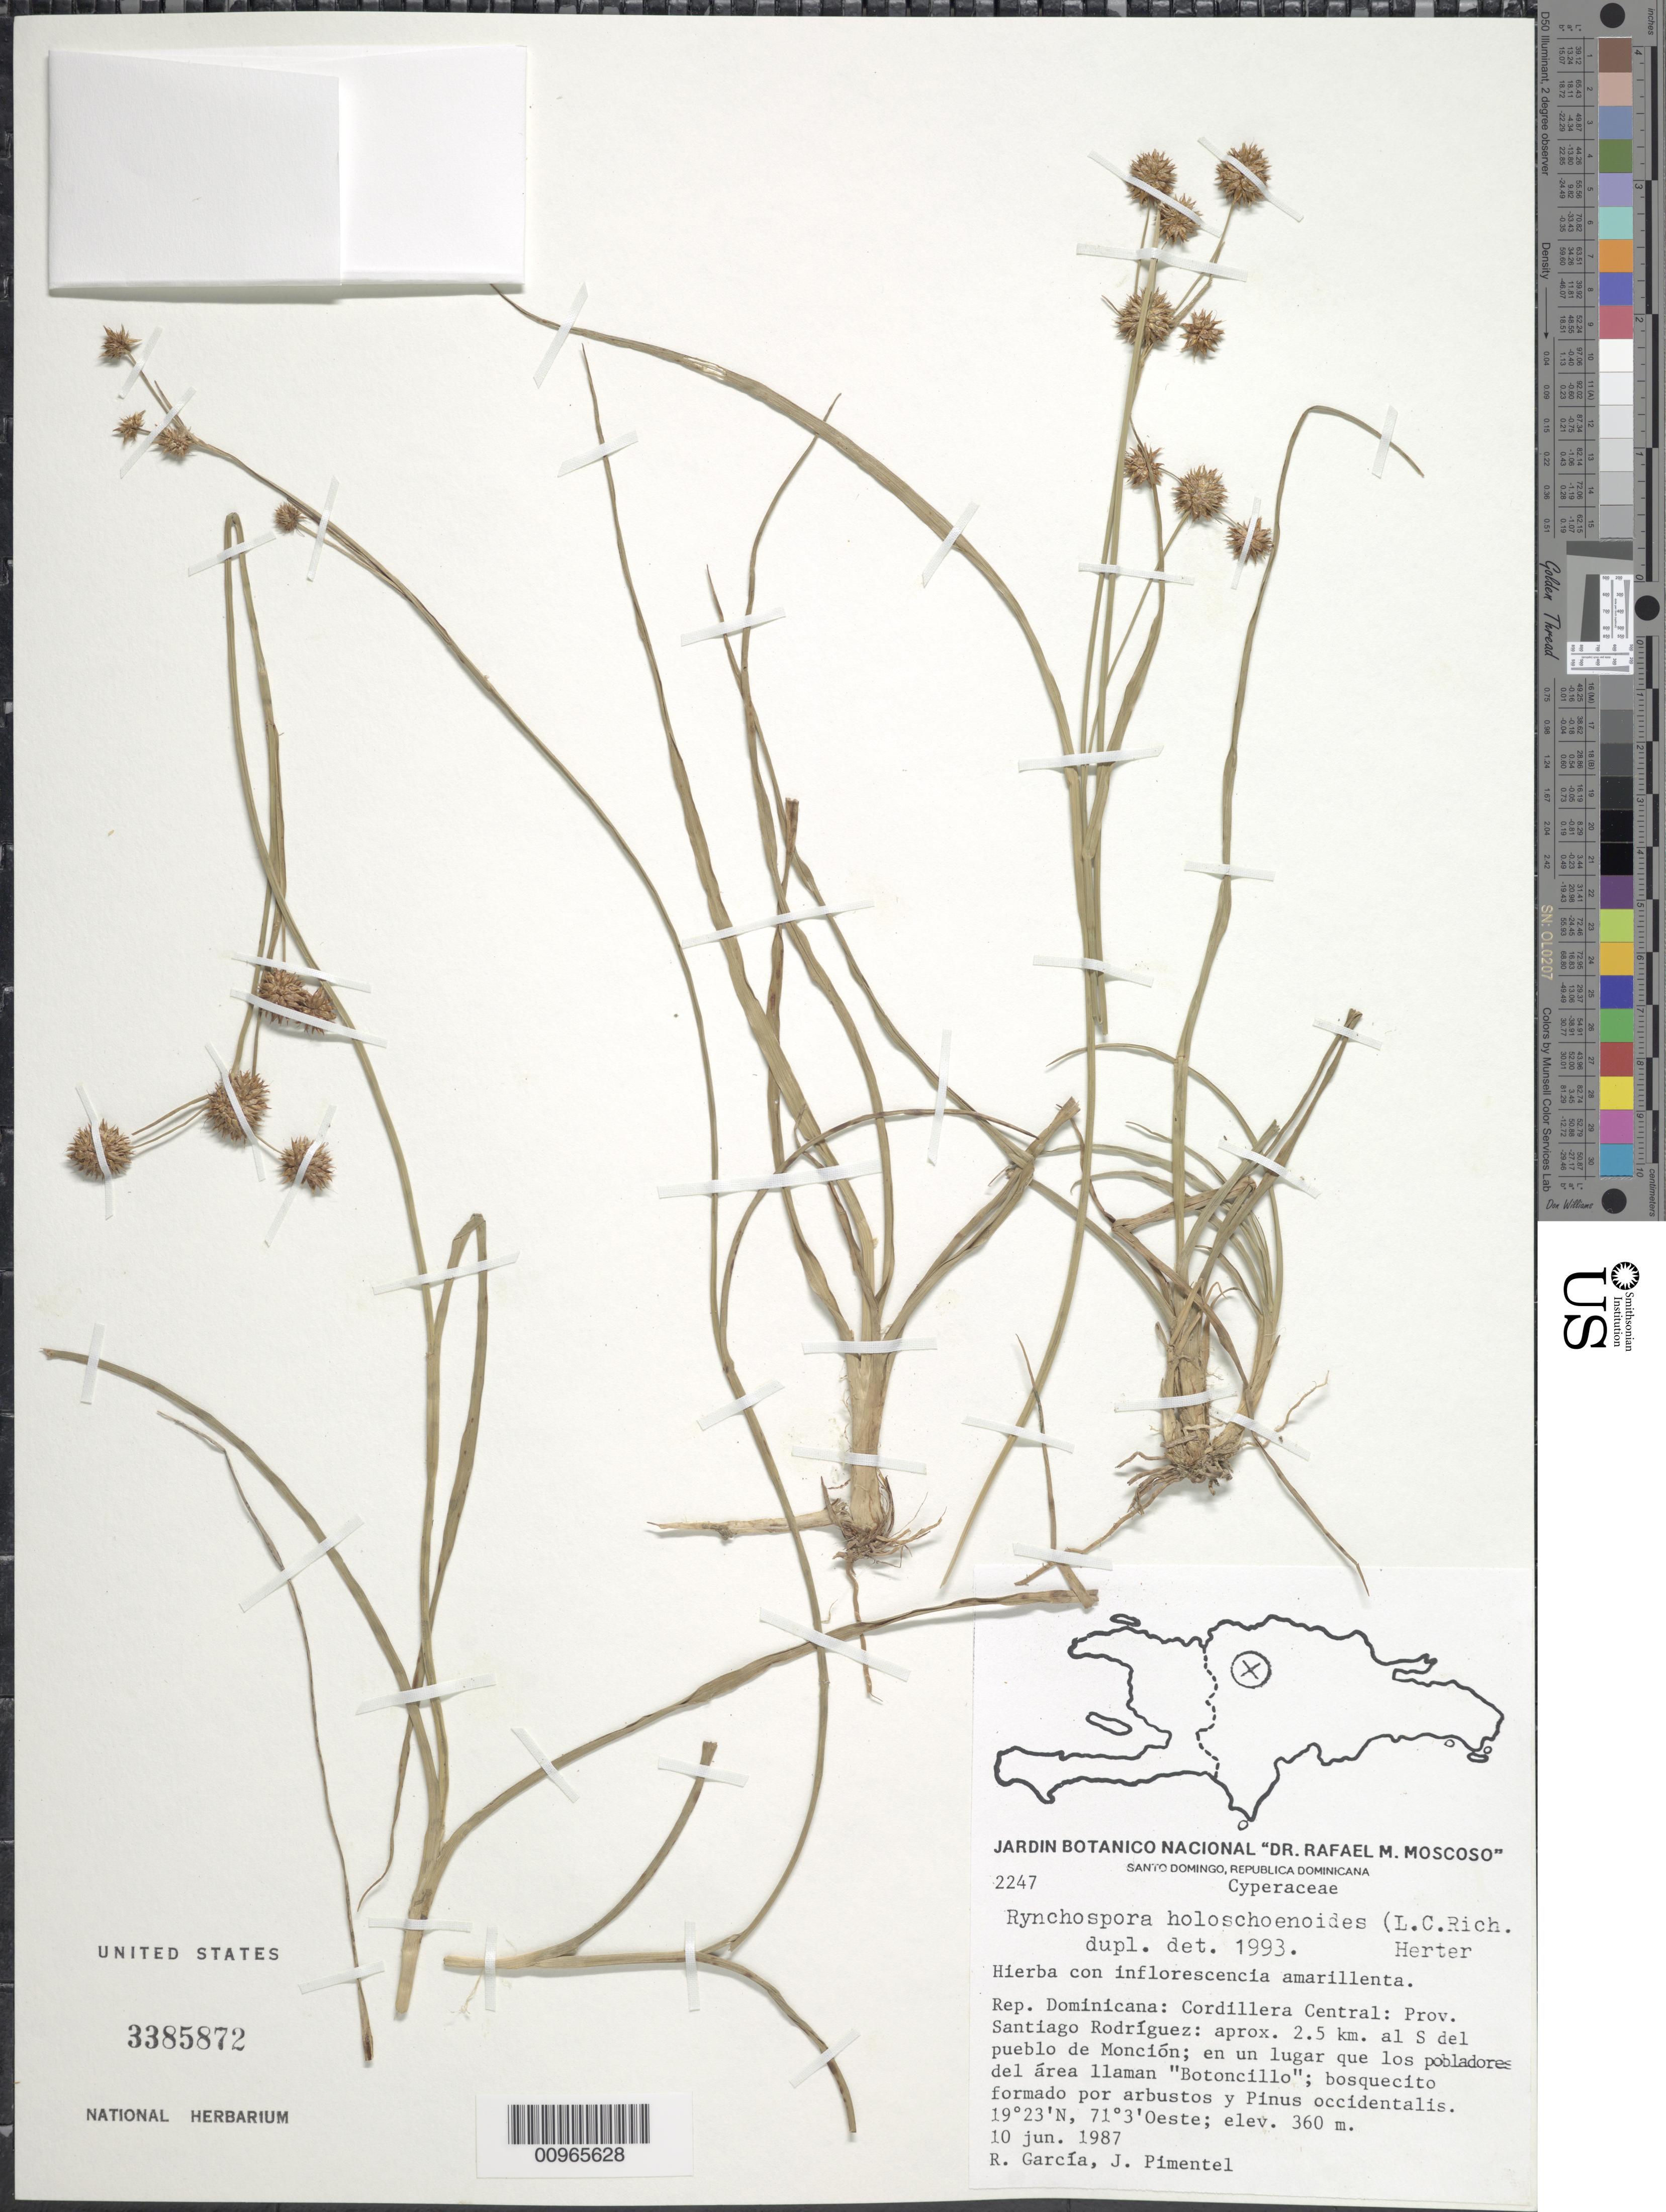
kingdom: Plantae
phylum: Tracheophyta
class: Liliopsida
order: Poales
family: Cyperaceae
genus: Rhynchospora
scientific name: Rhynchospora holoschoenoides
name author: (Rich.) Herter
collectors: R. G. García & J. Pimentel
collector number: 2247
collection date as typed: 10 Jun 1987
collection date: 1987-06-10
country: Dominican Republic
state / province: Santiago Rodríguez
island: Hispaniola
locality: Cordillera Central, aprox. 2.5 km al S del pueblo de Monción, en un lugar que los pobladores del área llaman "Botoncillo"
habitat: Bosquecito formado por arbustos y Pinus occidentalis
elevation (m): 360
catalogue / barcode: US 3385872